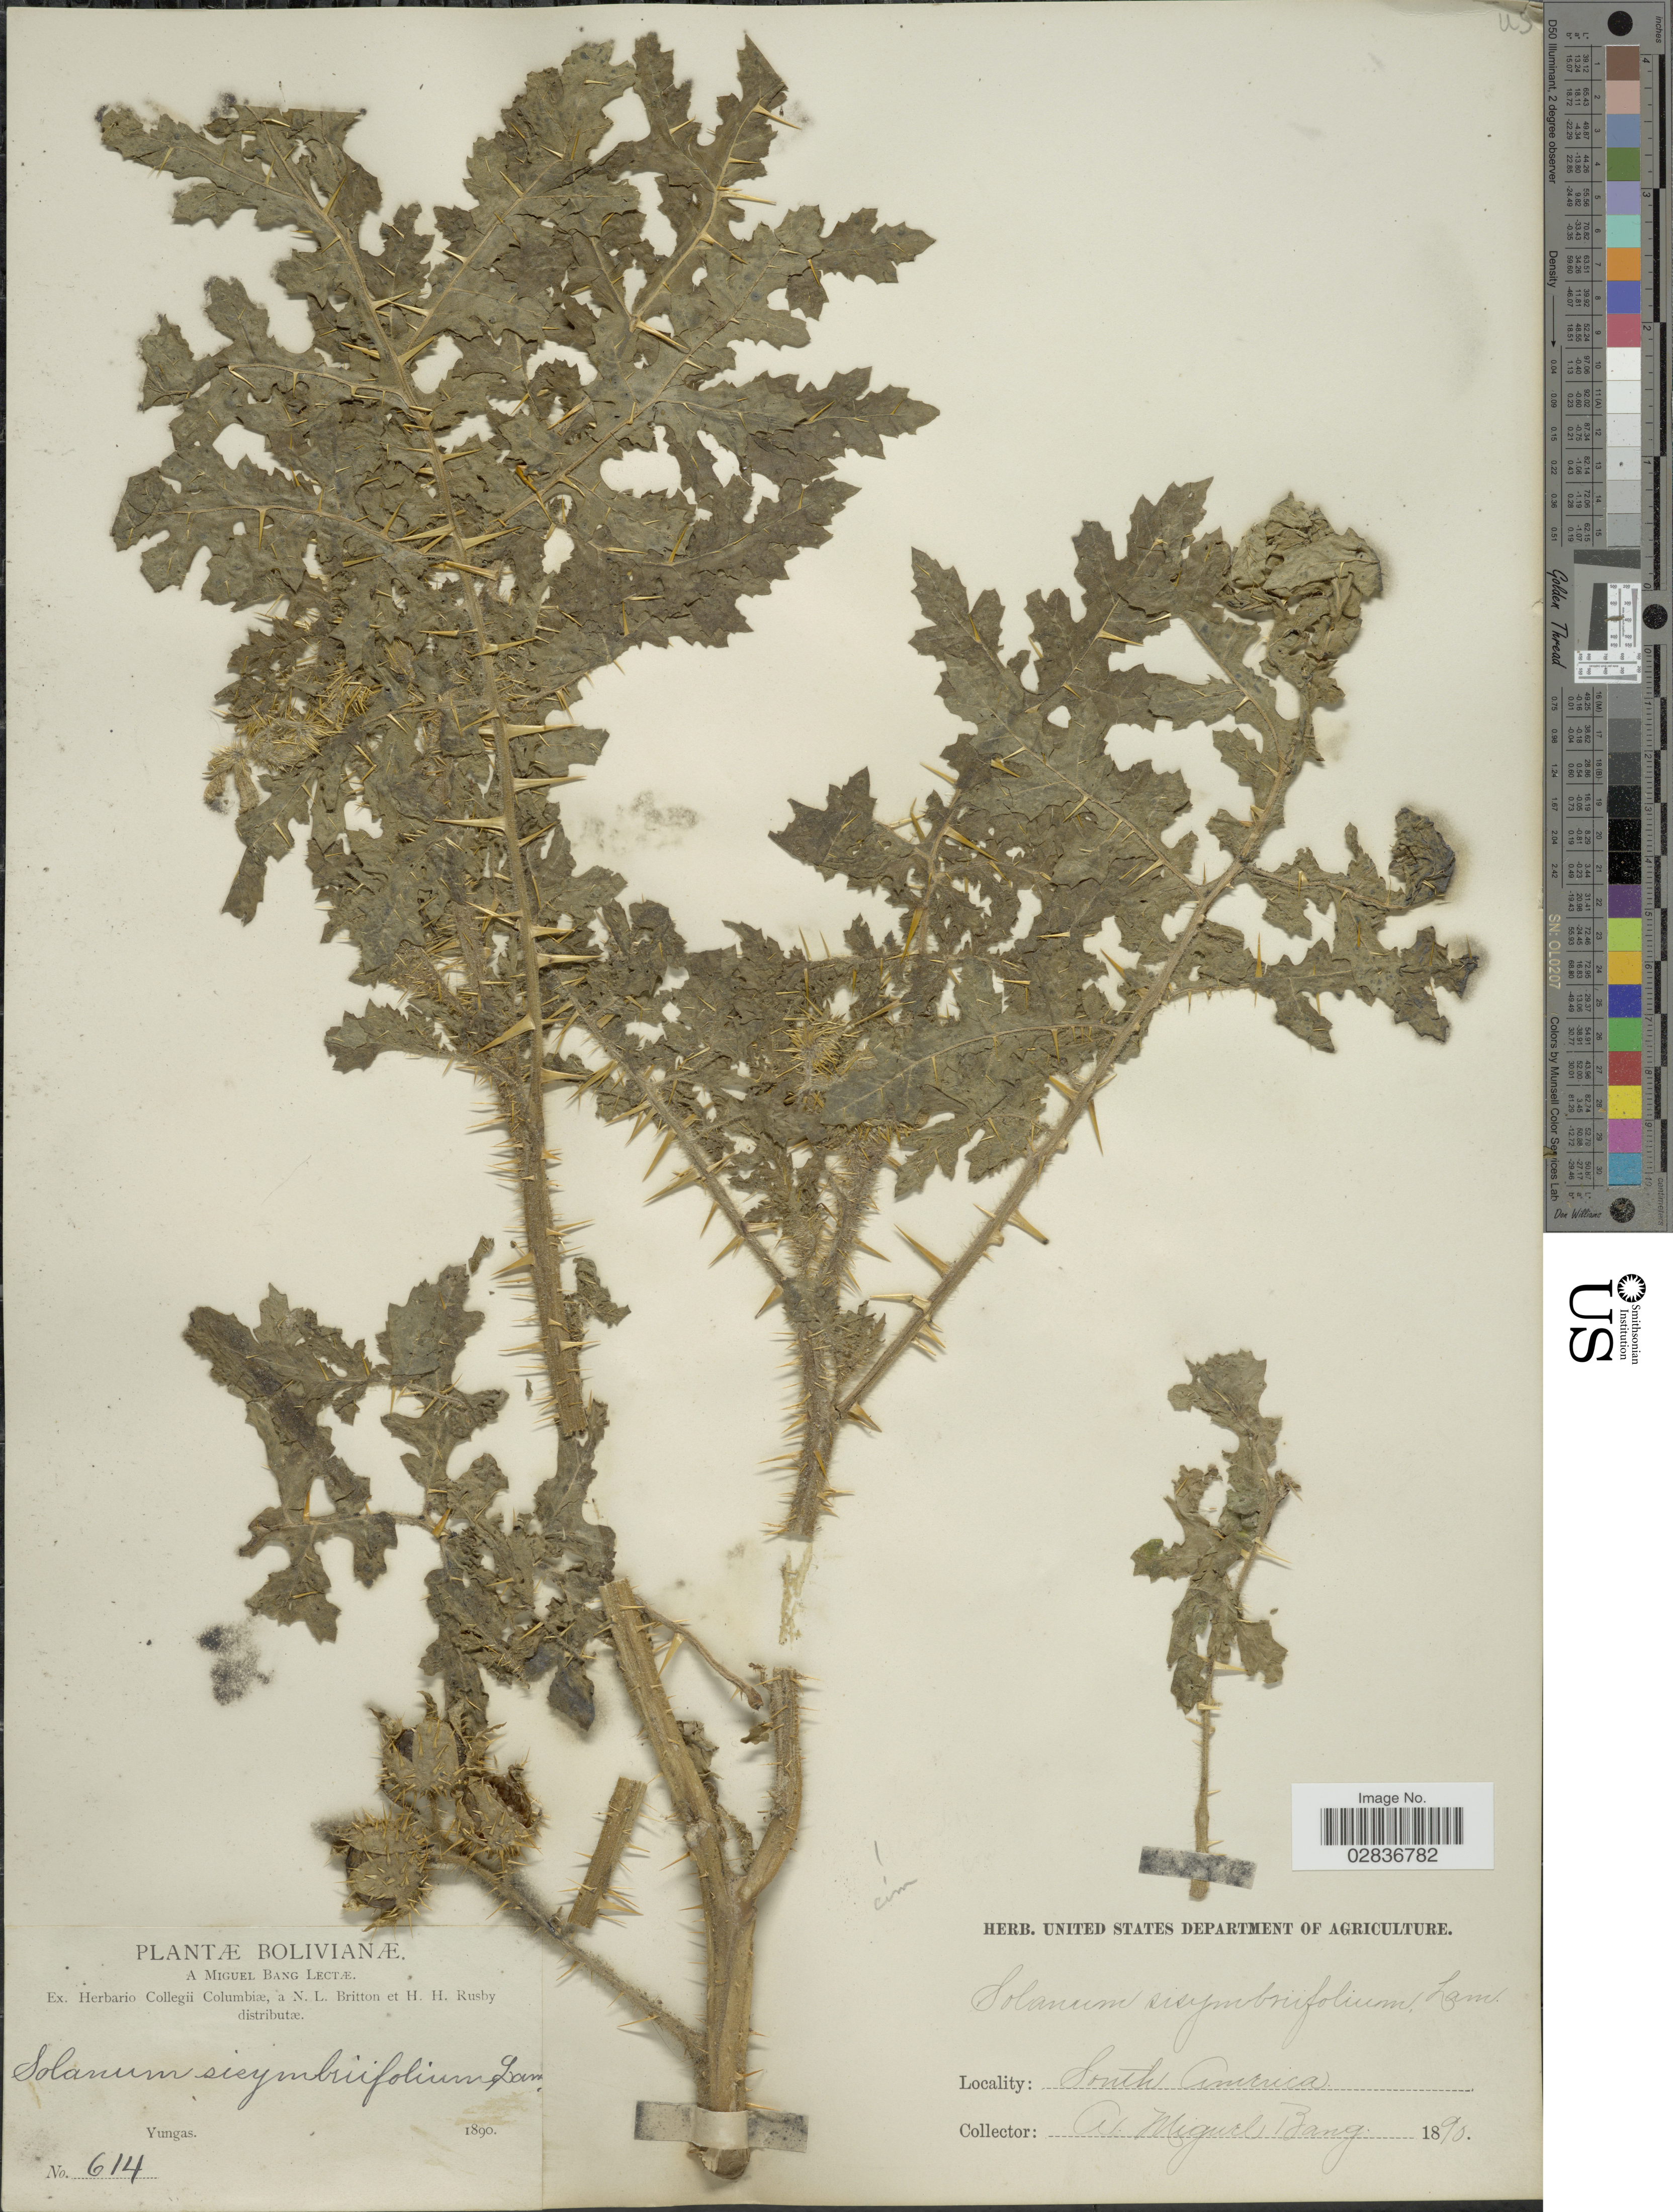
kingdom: Plantae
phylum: Tracheophyta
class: Magnoliopsida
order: Solanales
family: Solanaceae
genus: Solanum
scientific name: Solanum sisymbriifolium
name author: Lam.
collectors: M. Bang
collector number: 614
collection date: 1890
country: Bolivia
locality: Yungas.